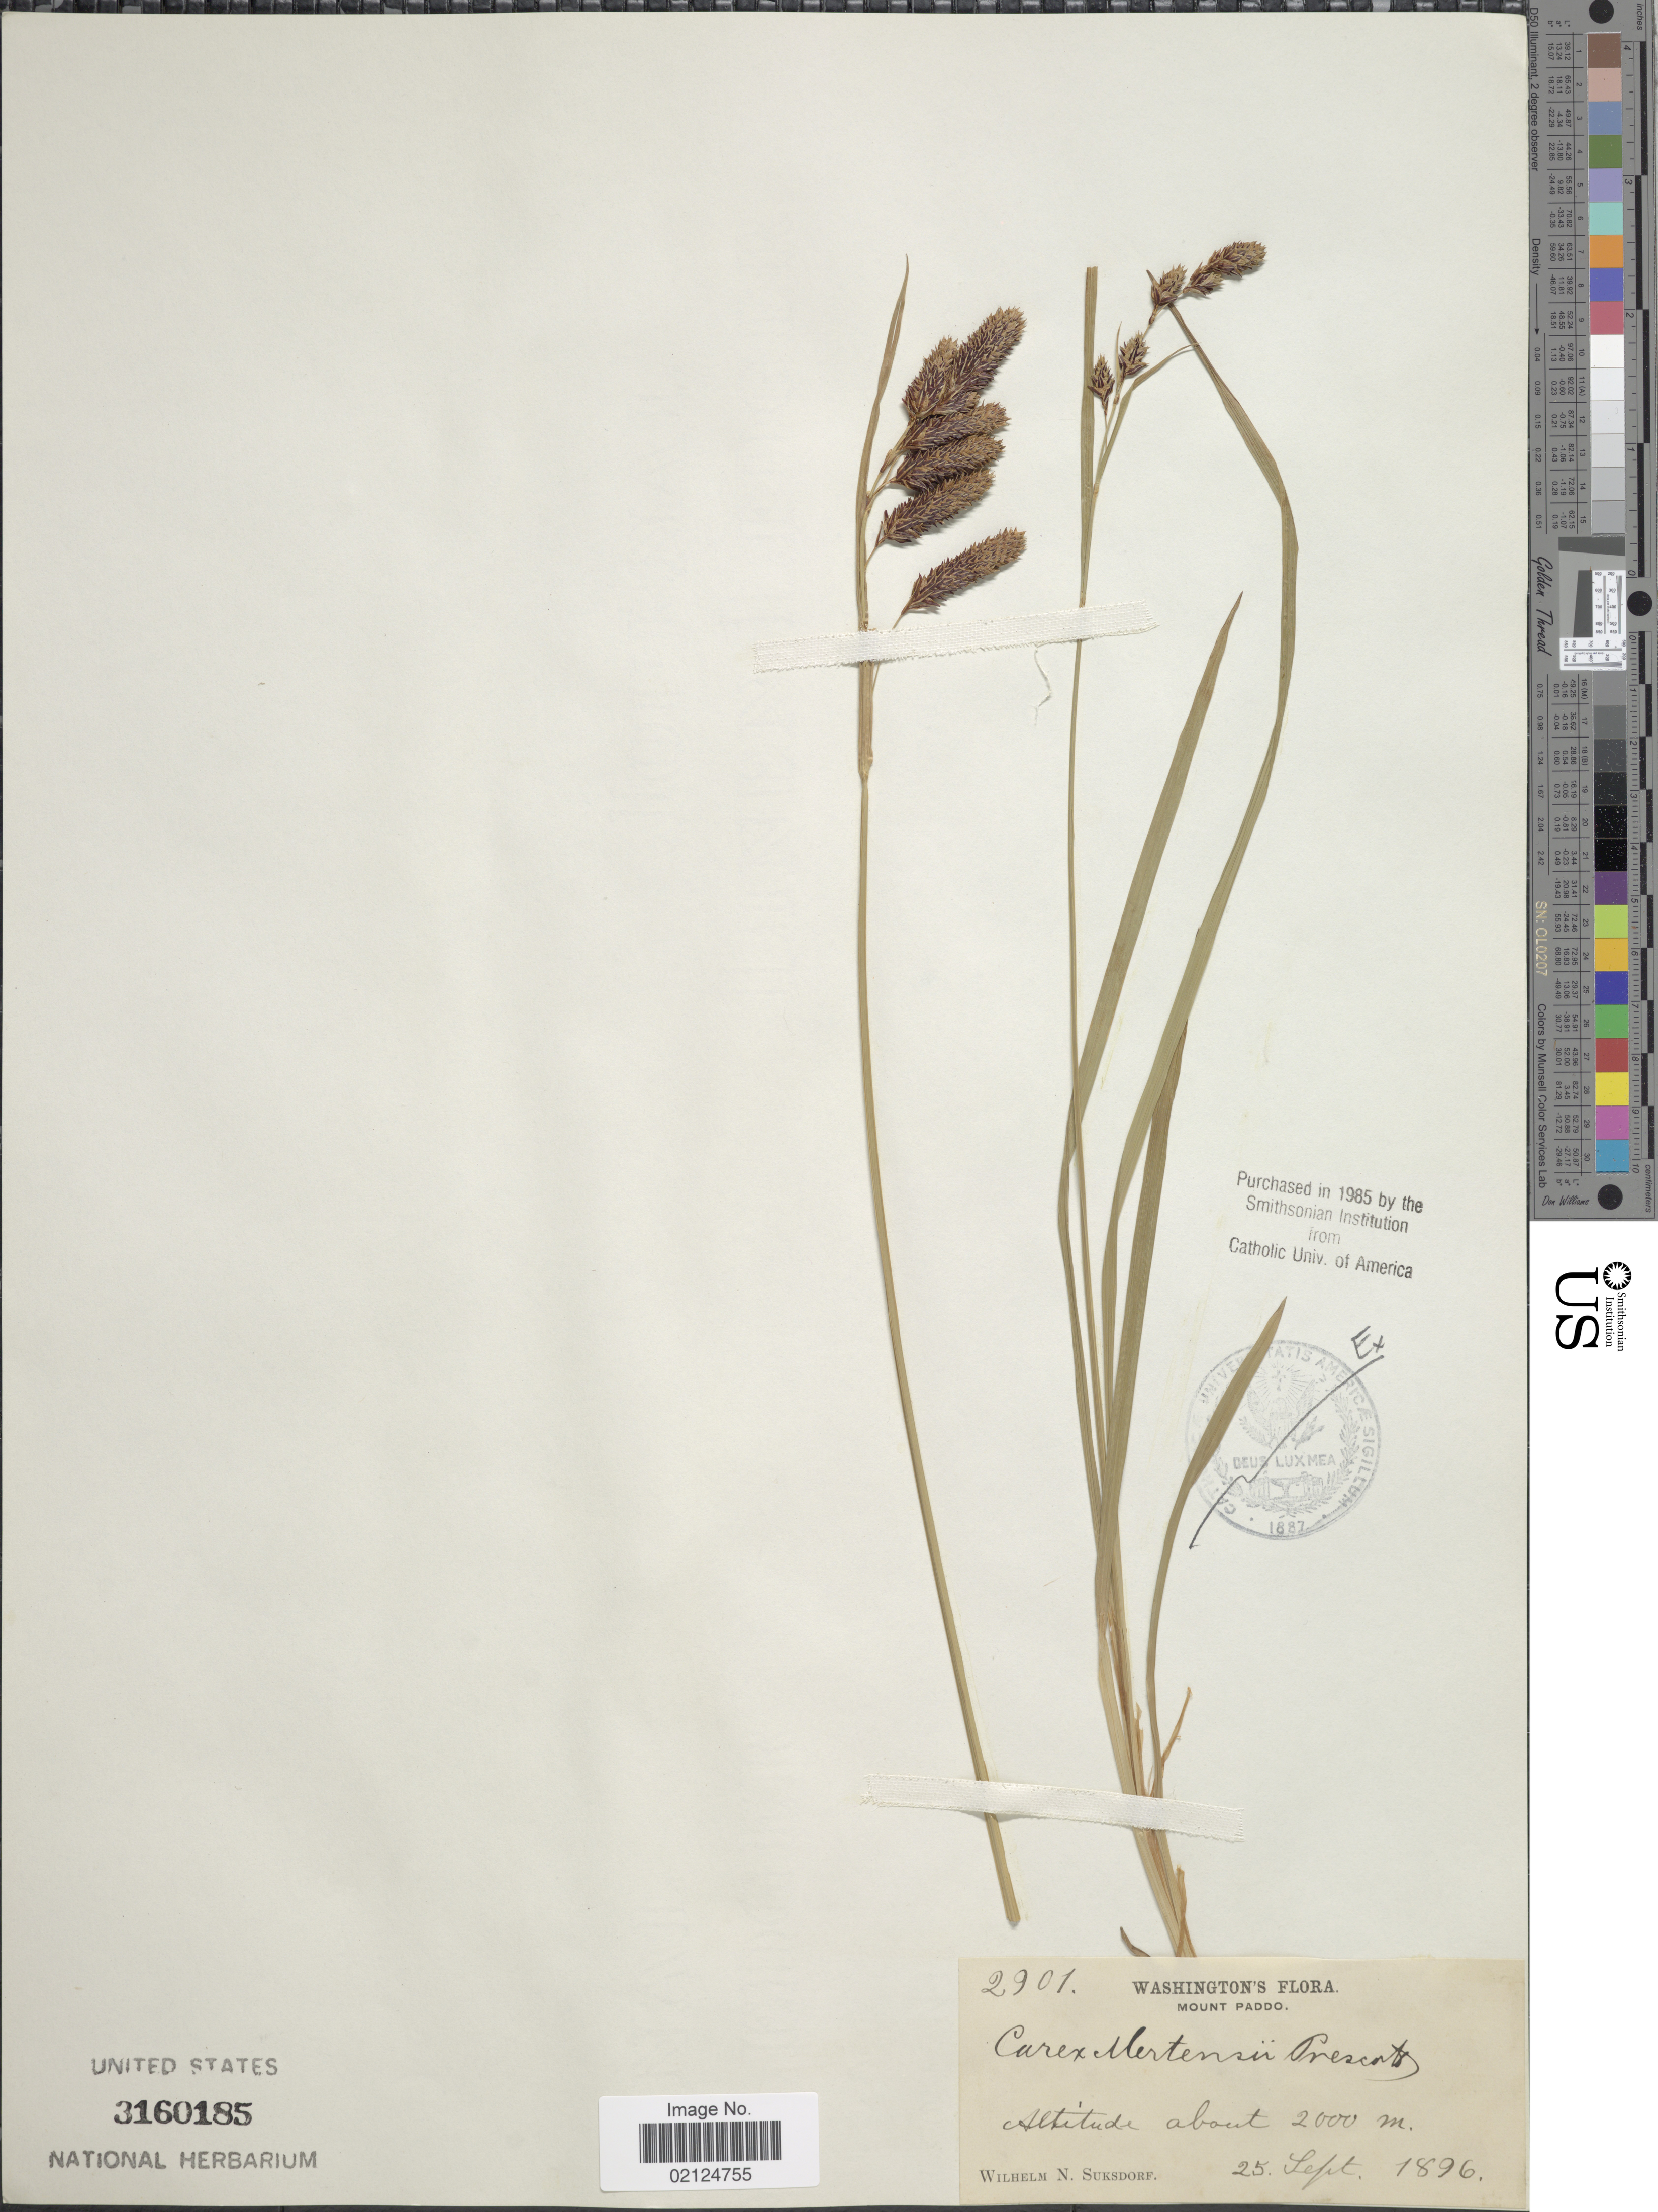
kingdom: Plantae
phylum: Tracheophyta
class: Liliopsida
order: Poales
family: Cyperaceae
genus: Carex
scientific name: Carex mertensii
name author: J.D. Prescott ex Bong.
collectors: W. N. Suksdorf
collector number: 2901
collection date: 1896-09-25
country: United States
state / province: Washington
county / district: Skamania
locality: Mount Paddo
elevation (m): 2000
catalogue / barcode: US 3160185